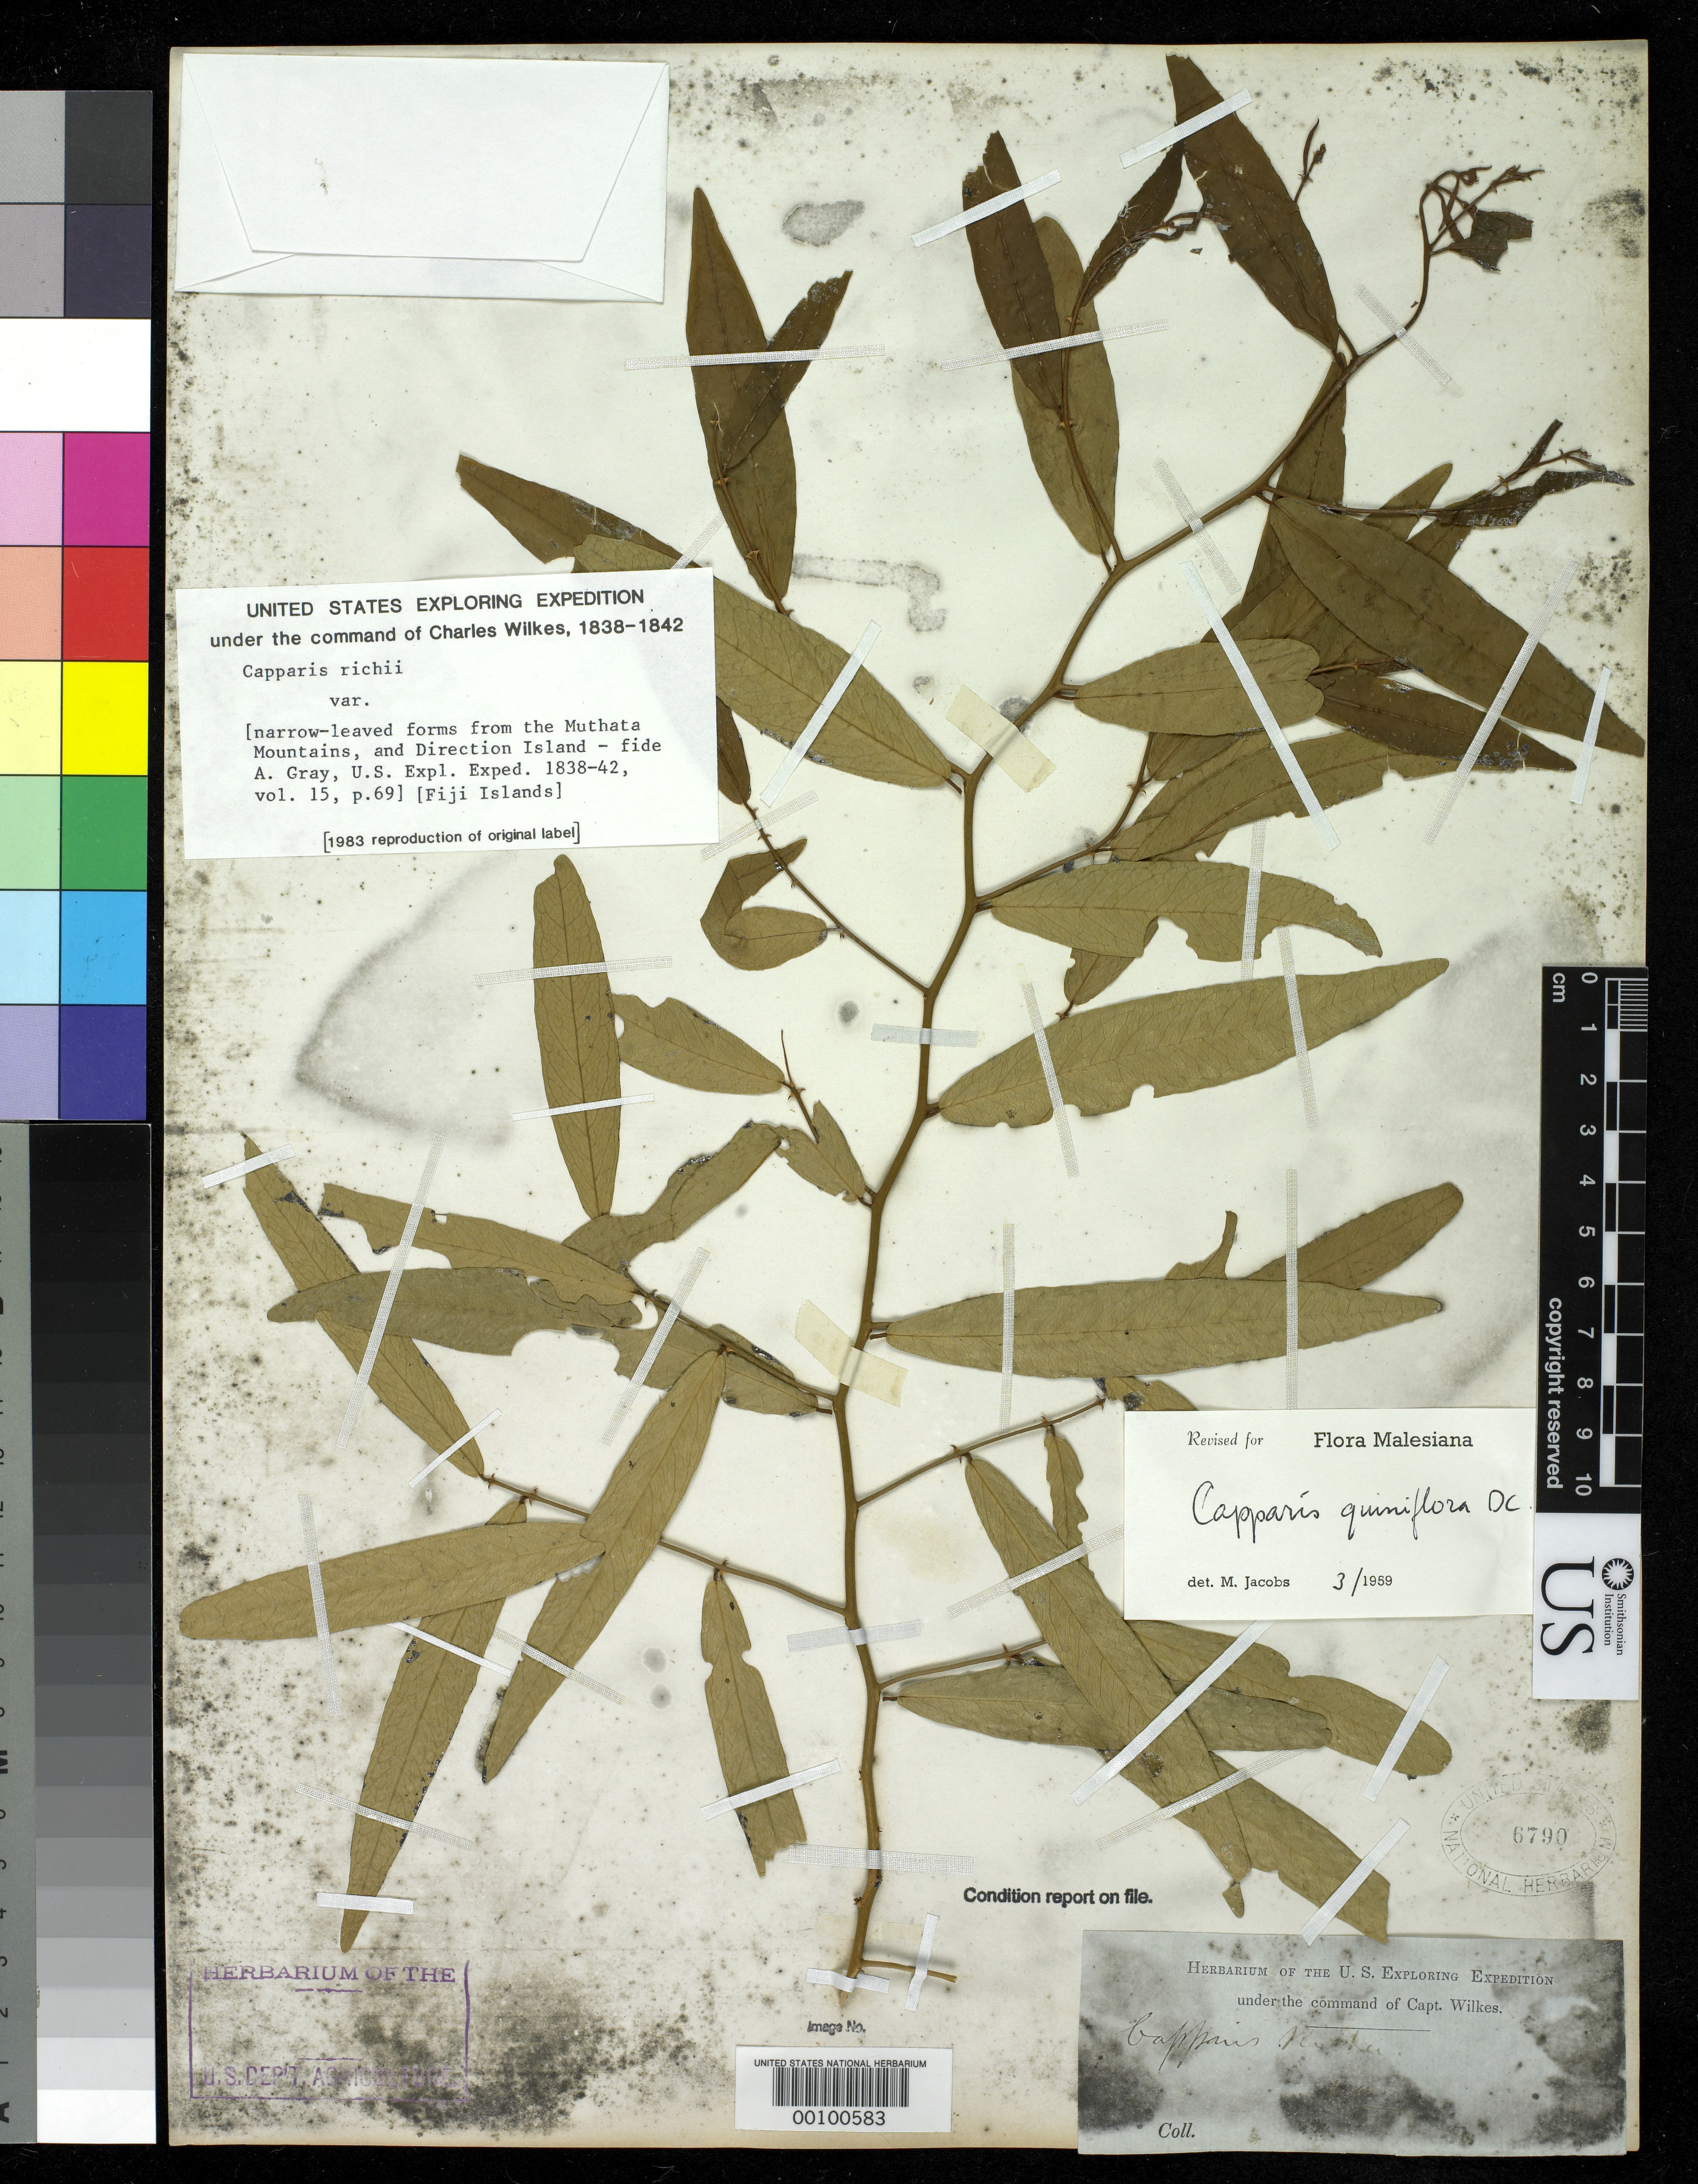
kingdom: Plantae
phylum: Tracheophyta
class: Magnoliopsida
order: Brassicales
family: Capparaceae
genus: Capparis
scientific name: Capparis richii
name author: A. Gray in Wilkes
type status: Syntype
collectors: Wilkes Explor. Exped.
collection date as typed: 1838 to -- --- 1842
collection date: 1838/1842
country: Fiji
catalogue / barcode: US 6790